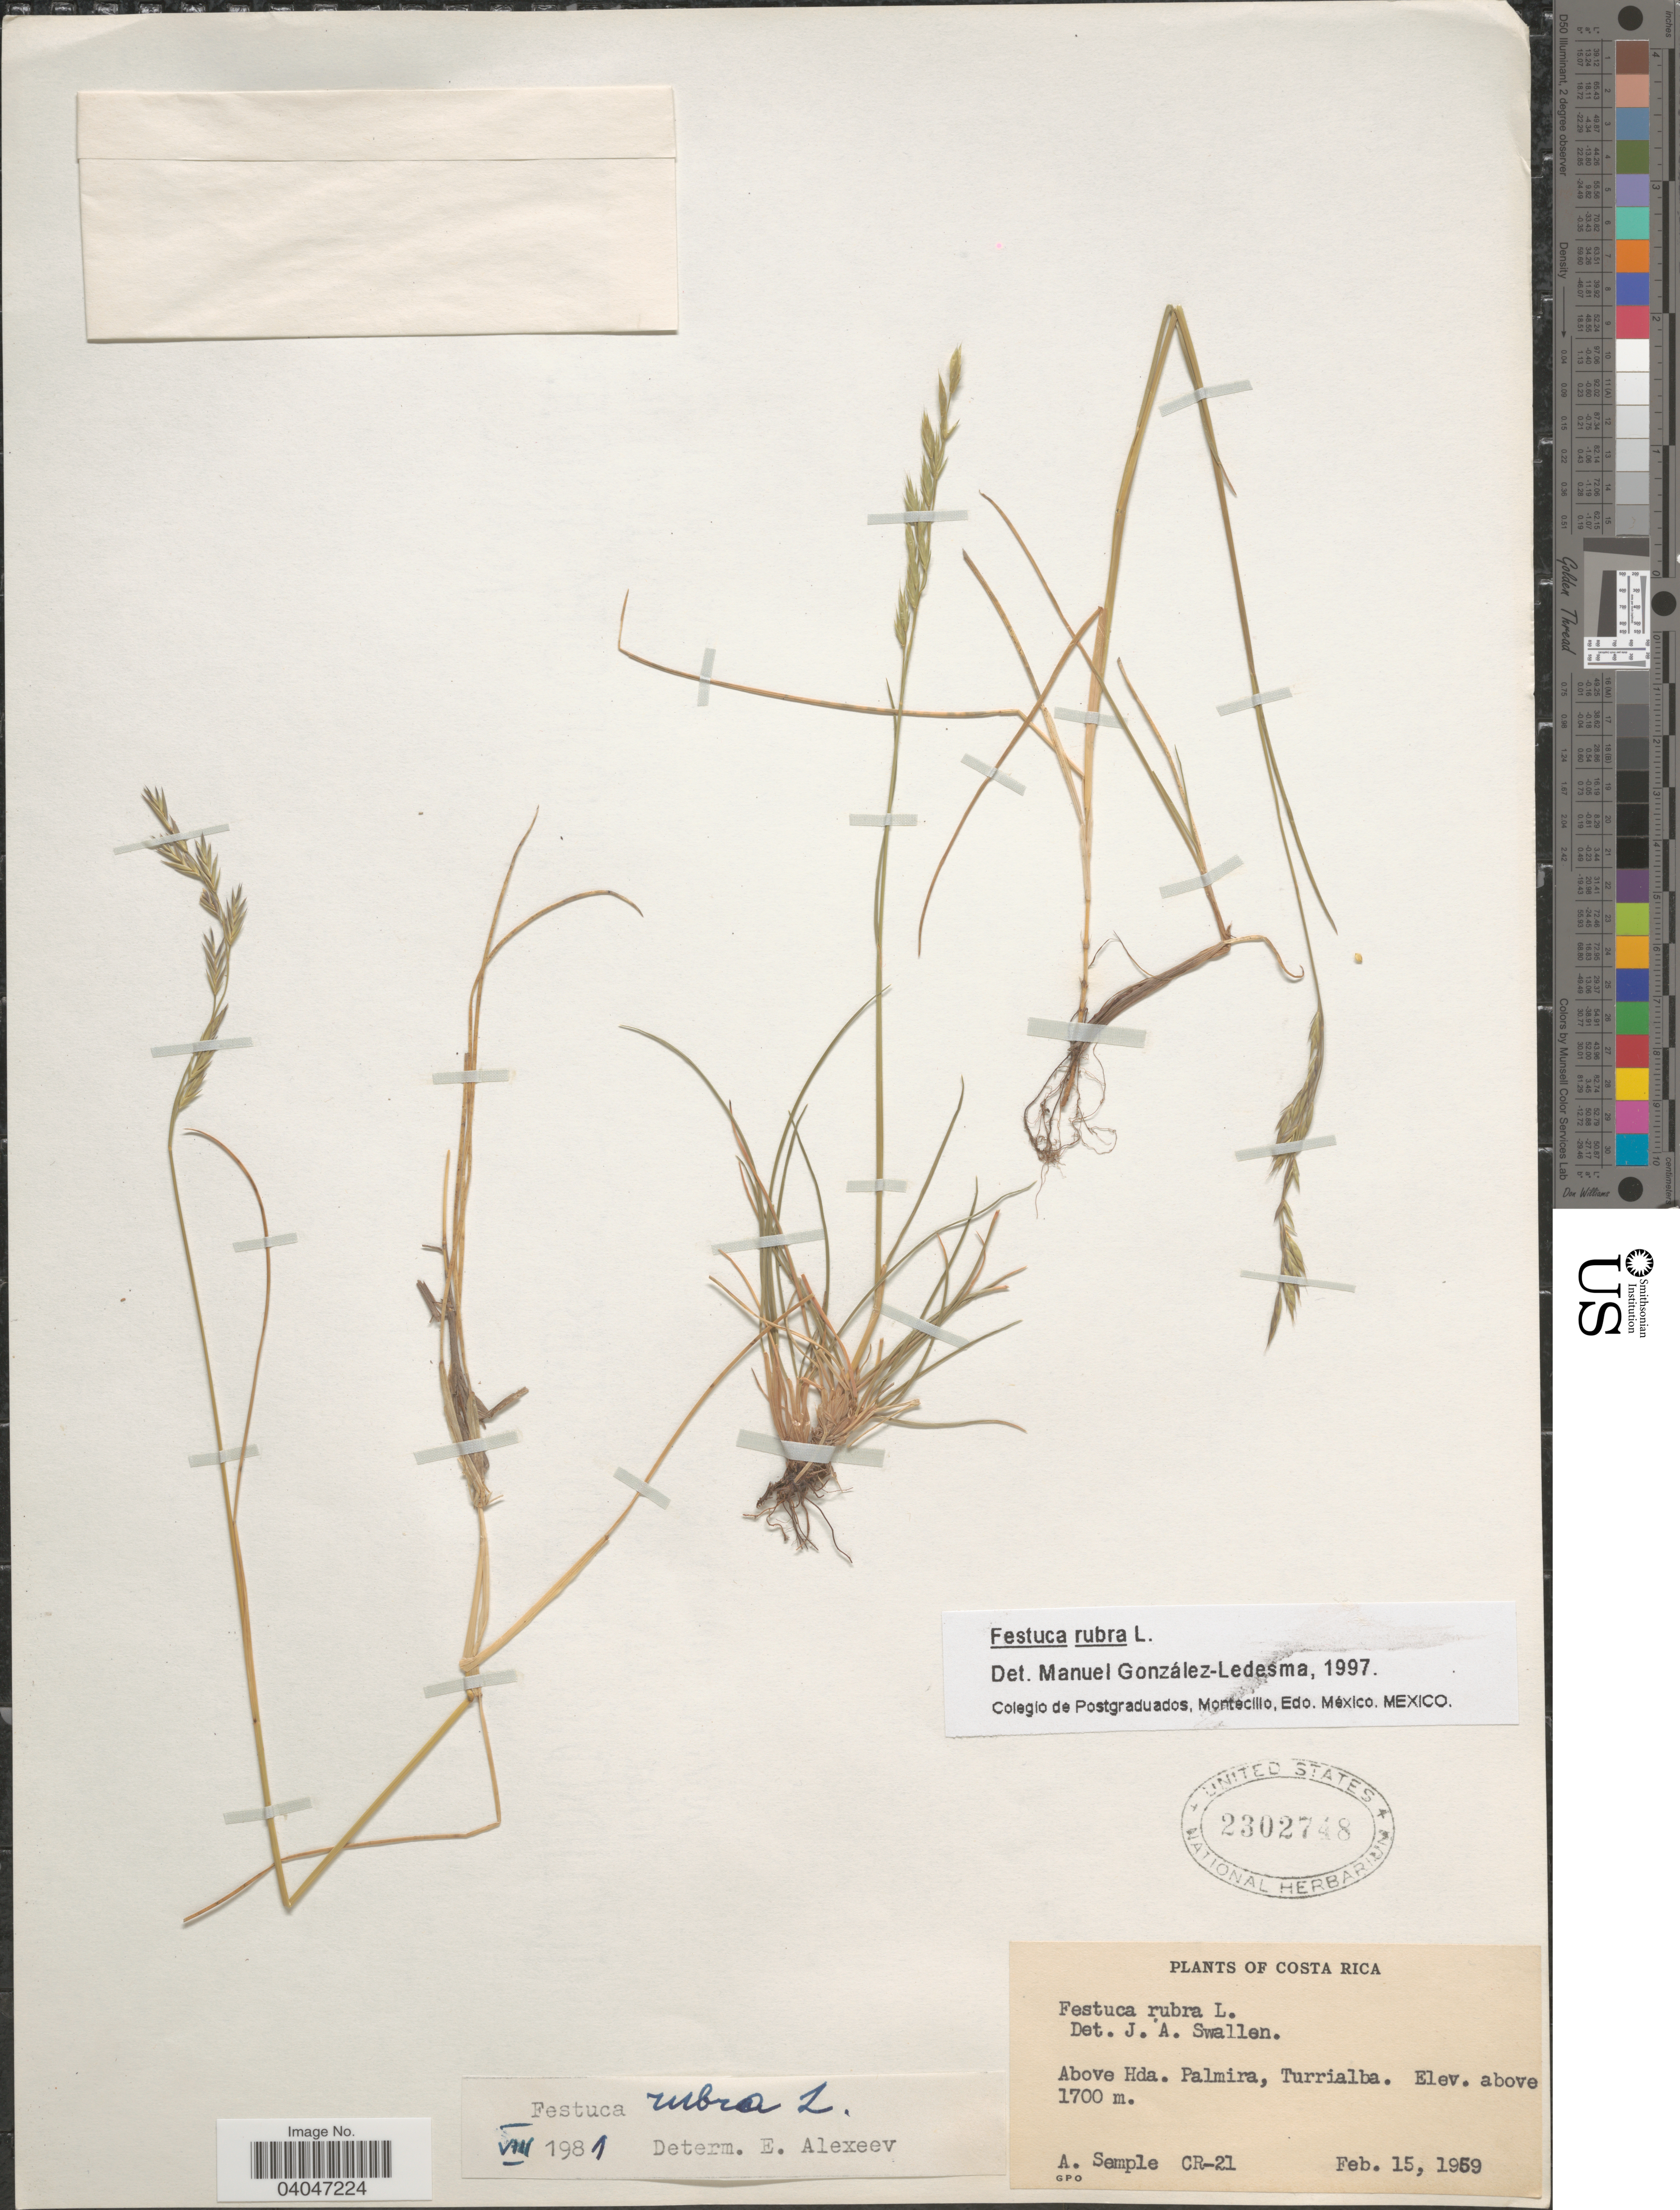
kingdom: Plantae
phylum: Tracheophyta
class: Liliopsida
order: Poales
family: Poaceae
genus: Festuca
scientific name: Festuca rubra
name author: L.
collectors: A. Semple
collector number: CR-21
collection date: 1959-02-15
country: Costa Rica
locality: Above Hda. Palmira, Turrialba.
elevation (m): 1700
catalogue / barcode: US 2302748